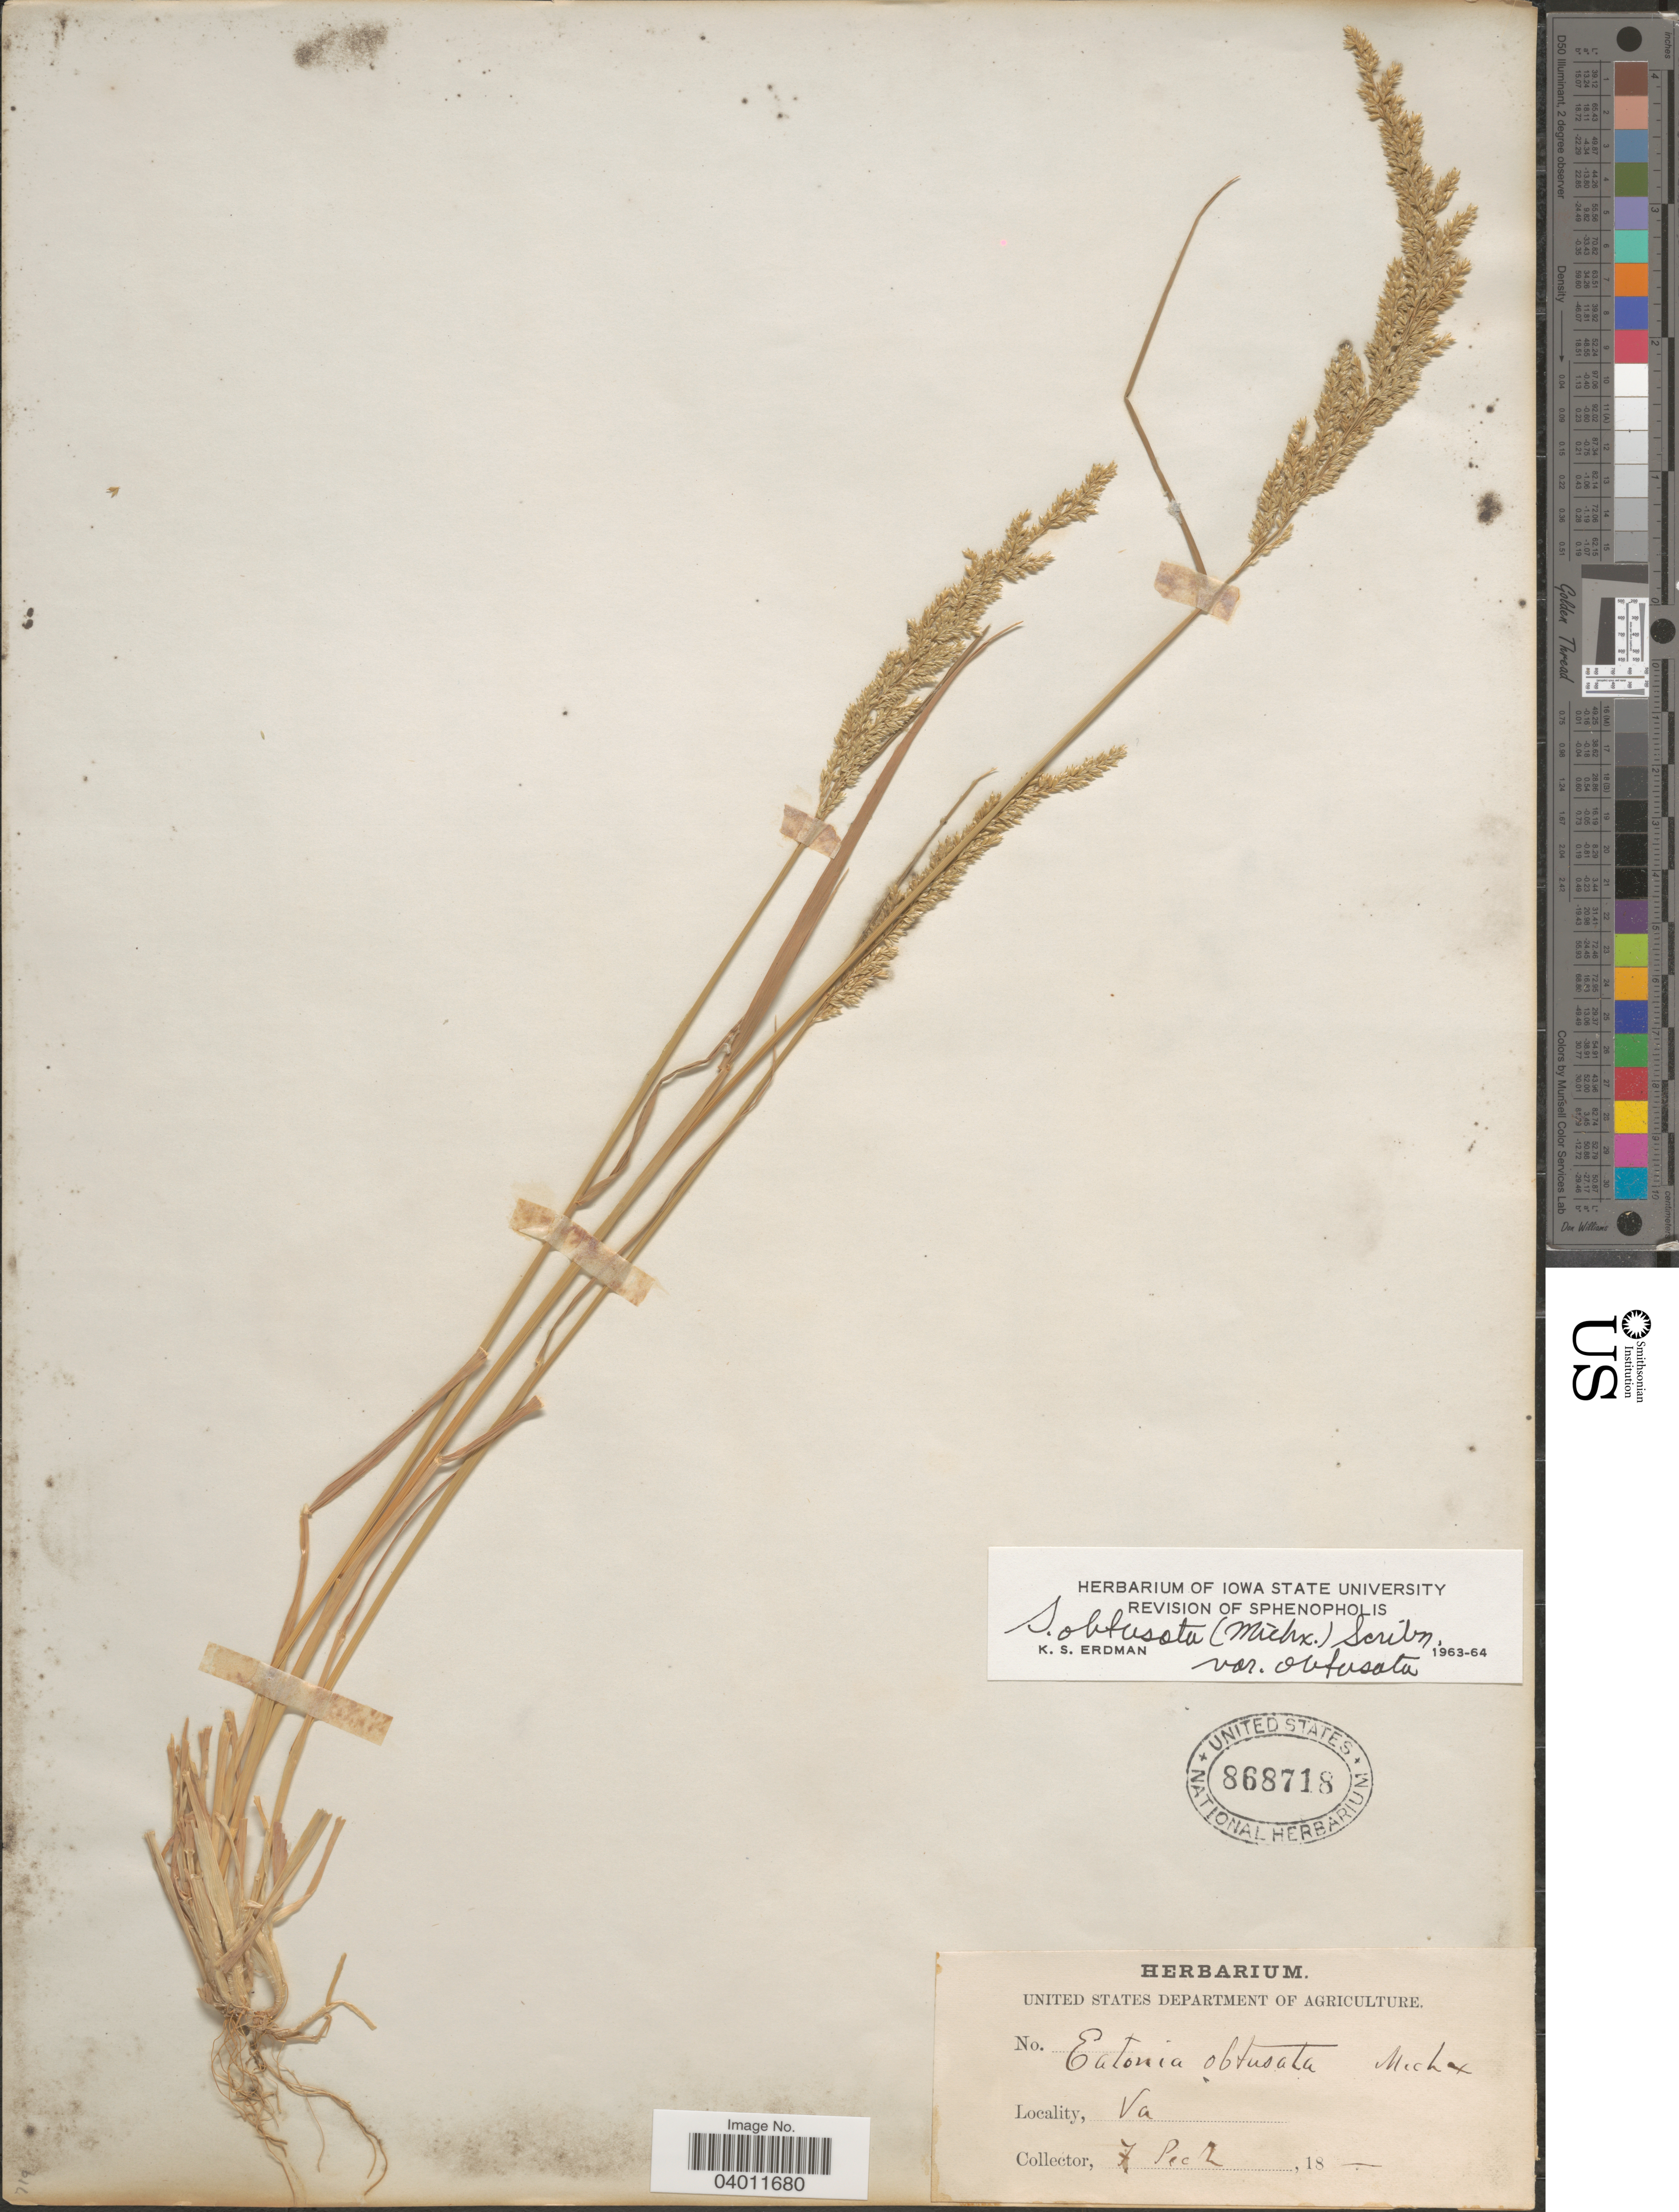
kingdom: Plantae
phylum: Tracheophyta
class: Liliopsida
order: Poales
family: Poaceae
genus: Sphenopholis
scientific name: Sphenopholis obtusata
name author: (Michx.) Scribn.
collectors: F. Peck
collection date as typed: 18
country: United States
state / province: Virginia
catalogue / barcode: US 868718